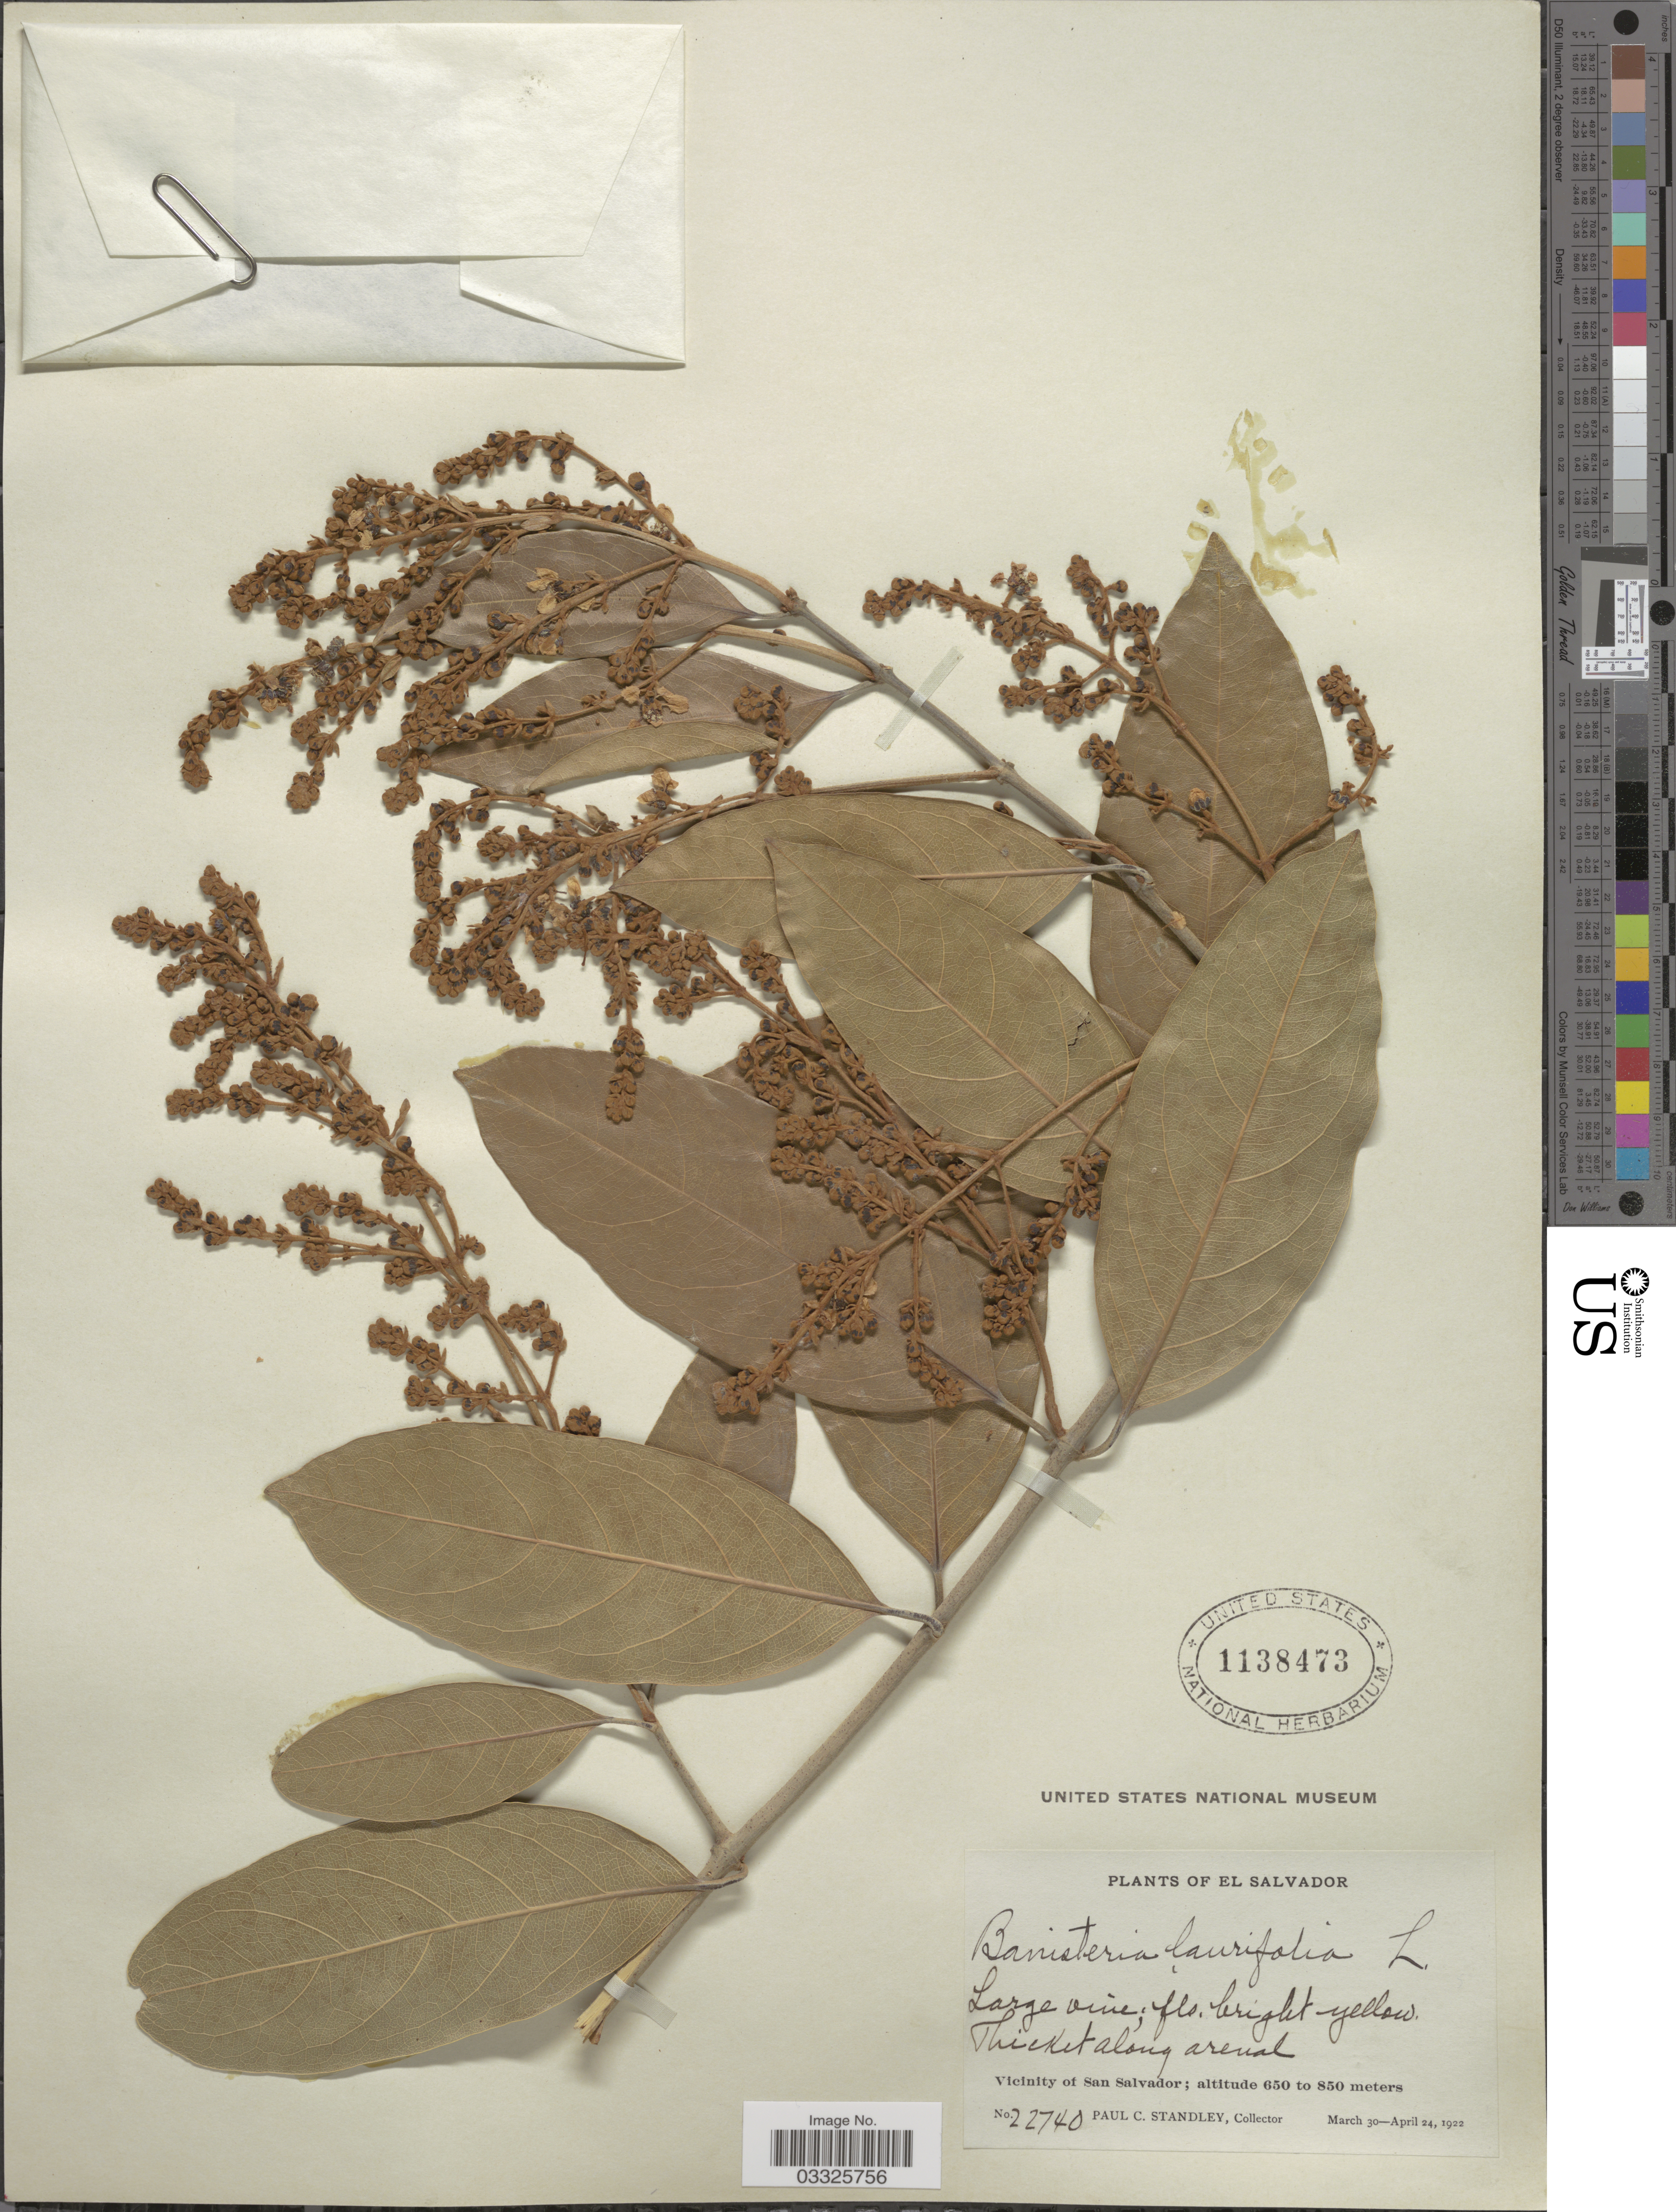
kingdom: Plantae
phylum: Tracheophyta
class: Magnoliopsida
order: Malpighiales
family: Malpighiaceae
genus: Heteropterys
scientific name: Heteropterys laurifolia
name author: (L.) A. Juss.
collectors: P. C. Standley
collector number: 22740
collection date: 1922-03-30/1922-04-24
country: El Salvador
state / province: San Salvador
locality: Vicinity of San Salvador.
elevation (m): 650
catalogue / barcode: US 1138473